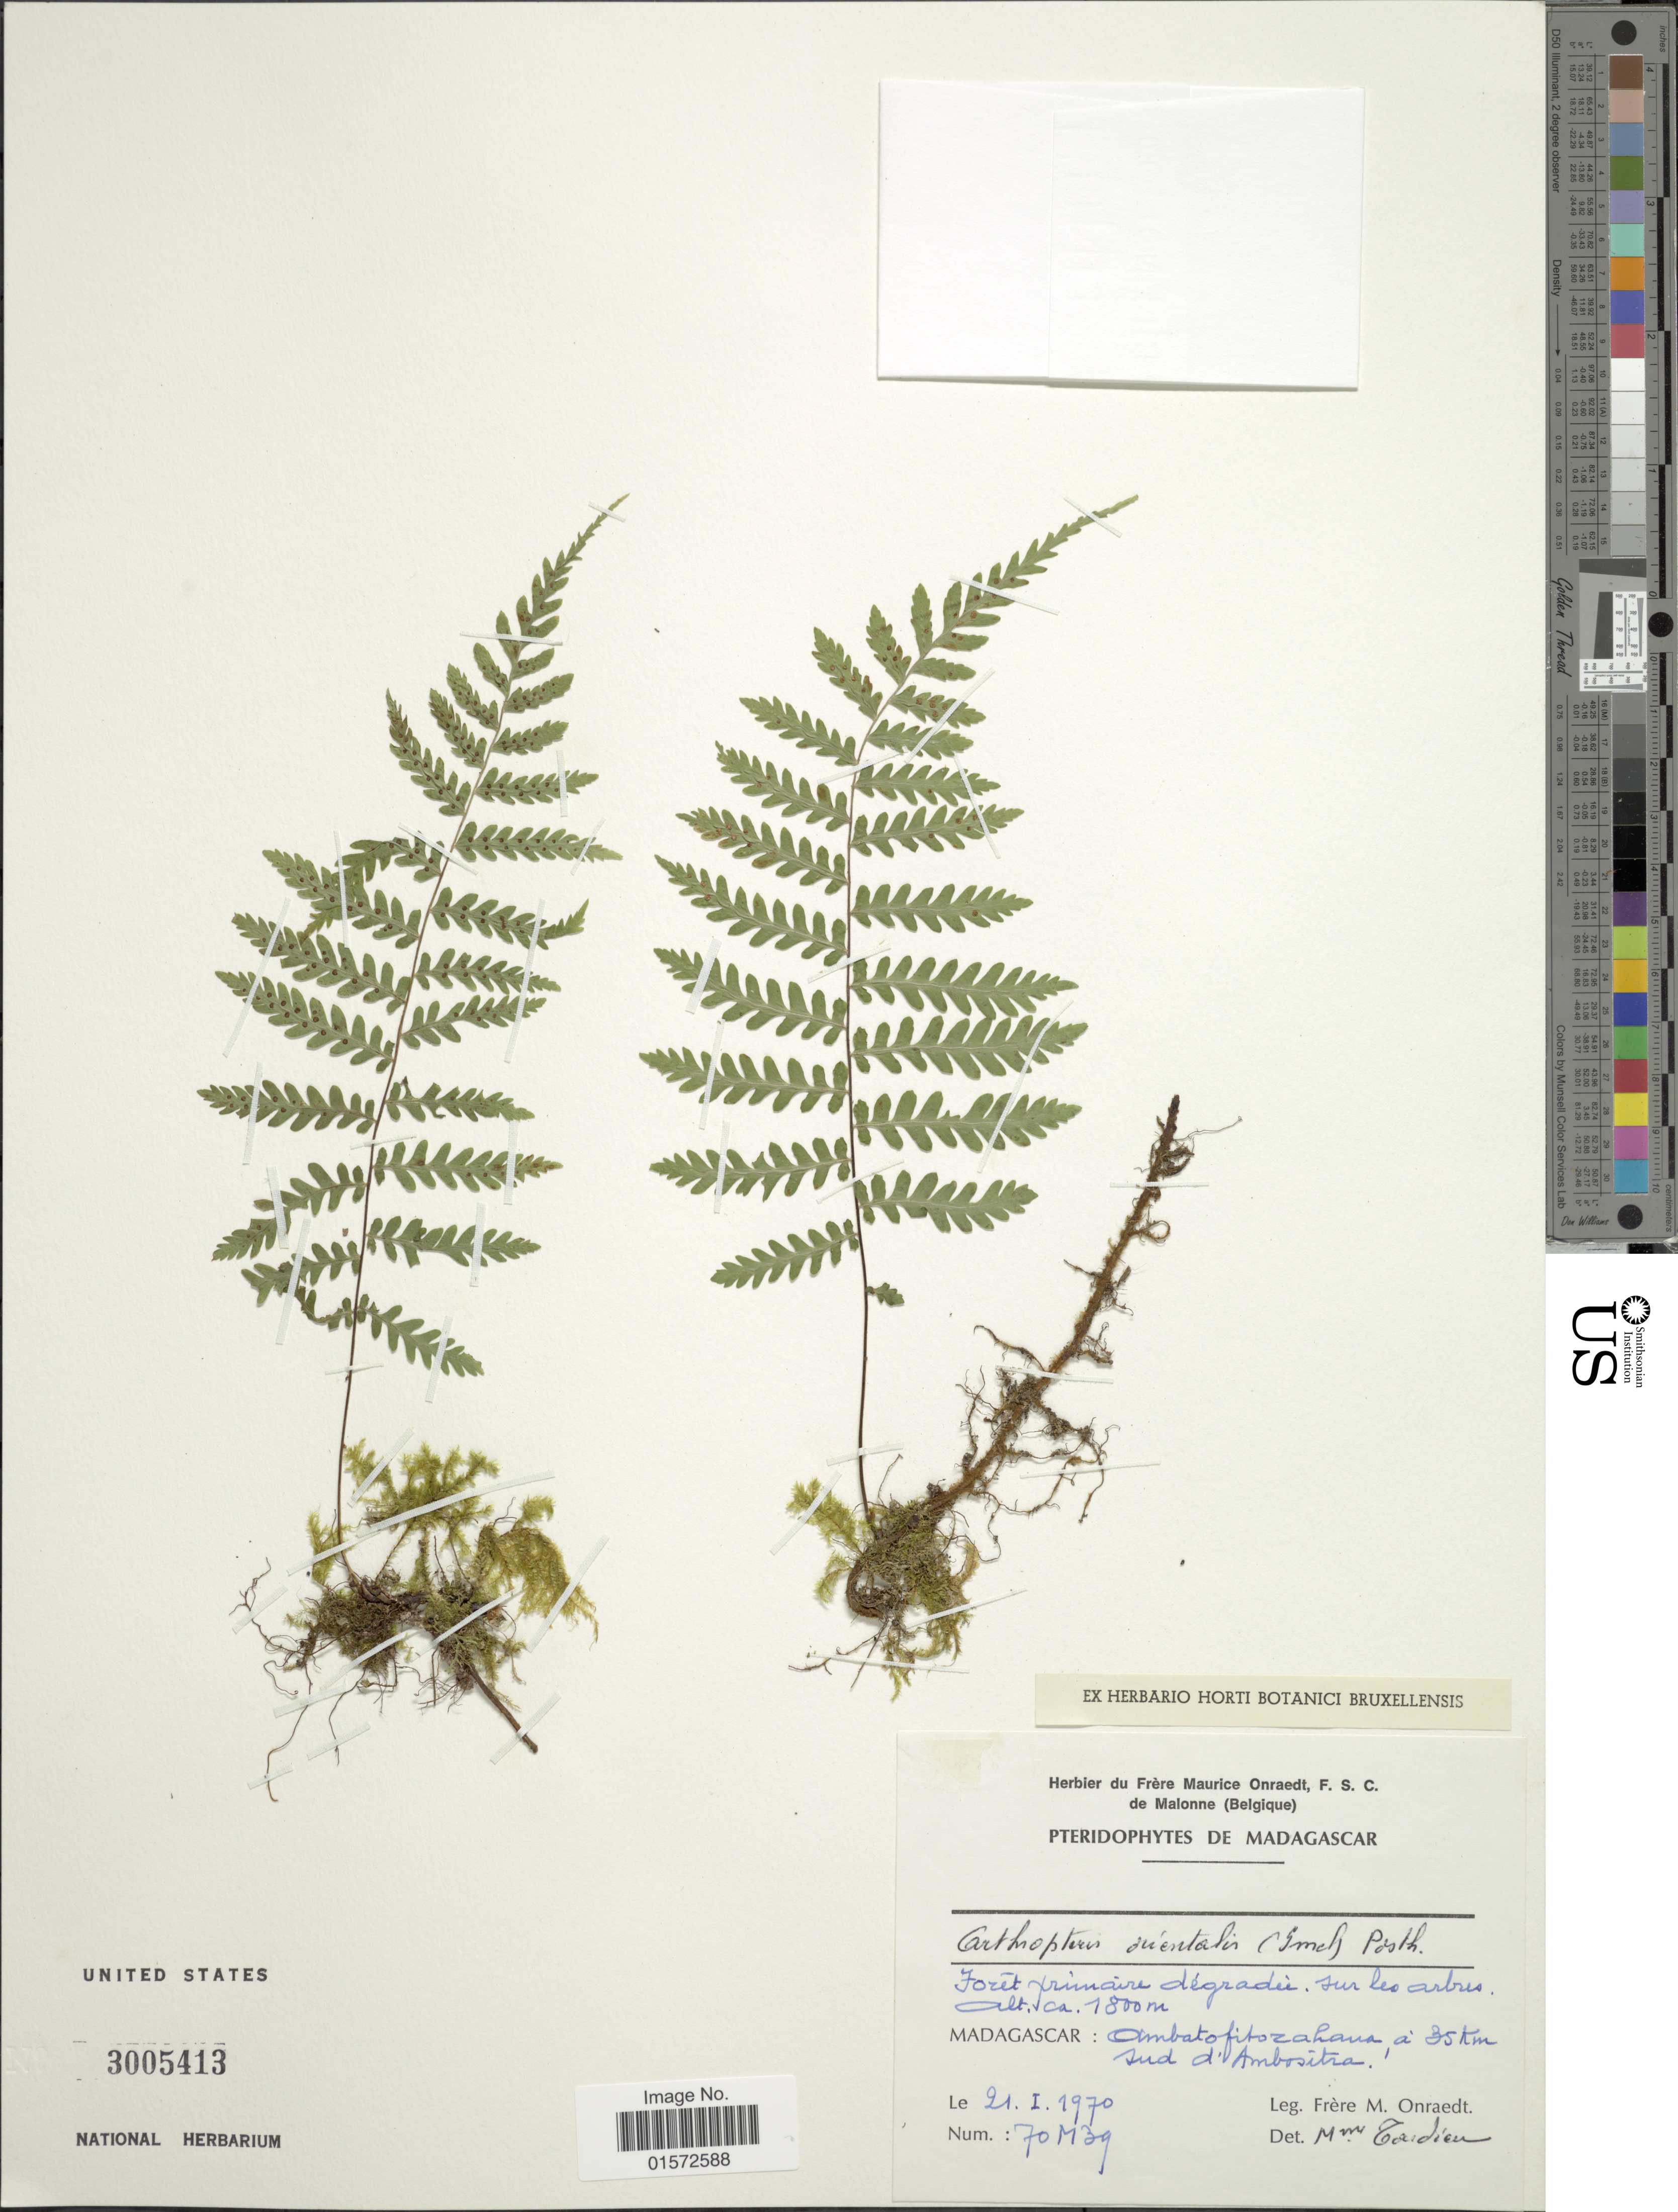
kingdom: Plantae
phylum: Tracheophyta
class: Polypodiopsida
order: Polypodiales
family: Tectariaceae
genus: Arthropteris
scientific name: Arthropteris orientalis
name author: (J.F. Gmel.) Posth.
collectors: F. Onraedt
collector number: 70 M 39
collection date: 1970-01-21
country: Madagascar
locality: Forêt primaire dégradée, sur le arbres. Ambatofitorahana, a 35 km sud d'Ambositra.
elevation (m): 1800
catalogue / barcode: US 3005413